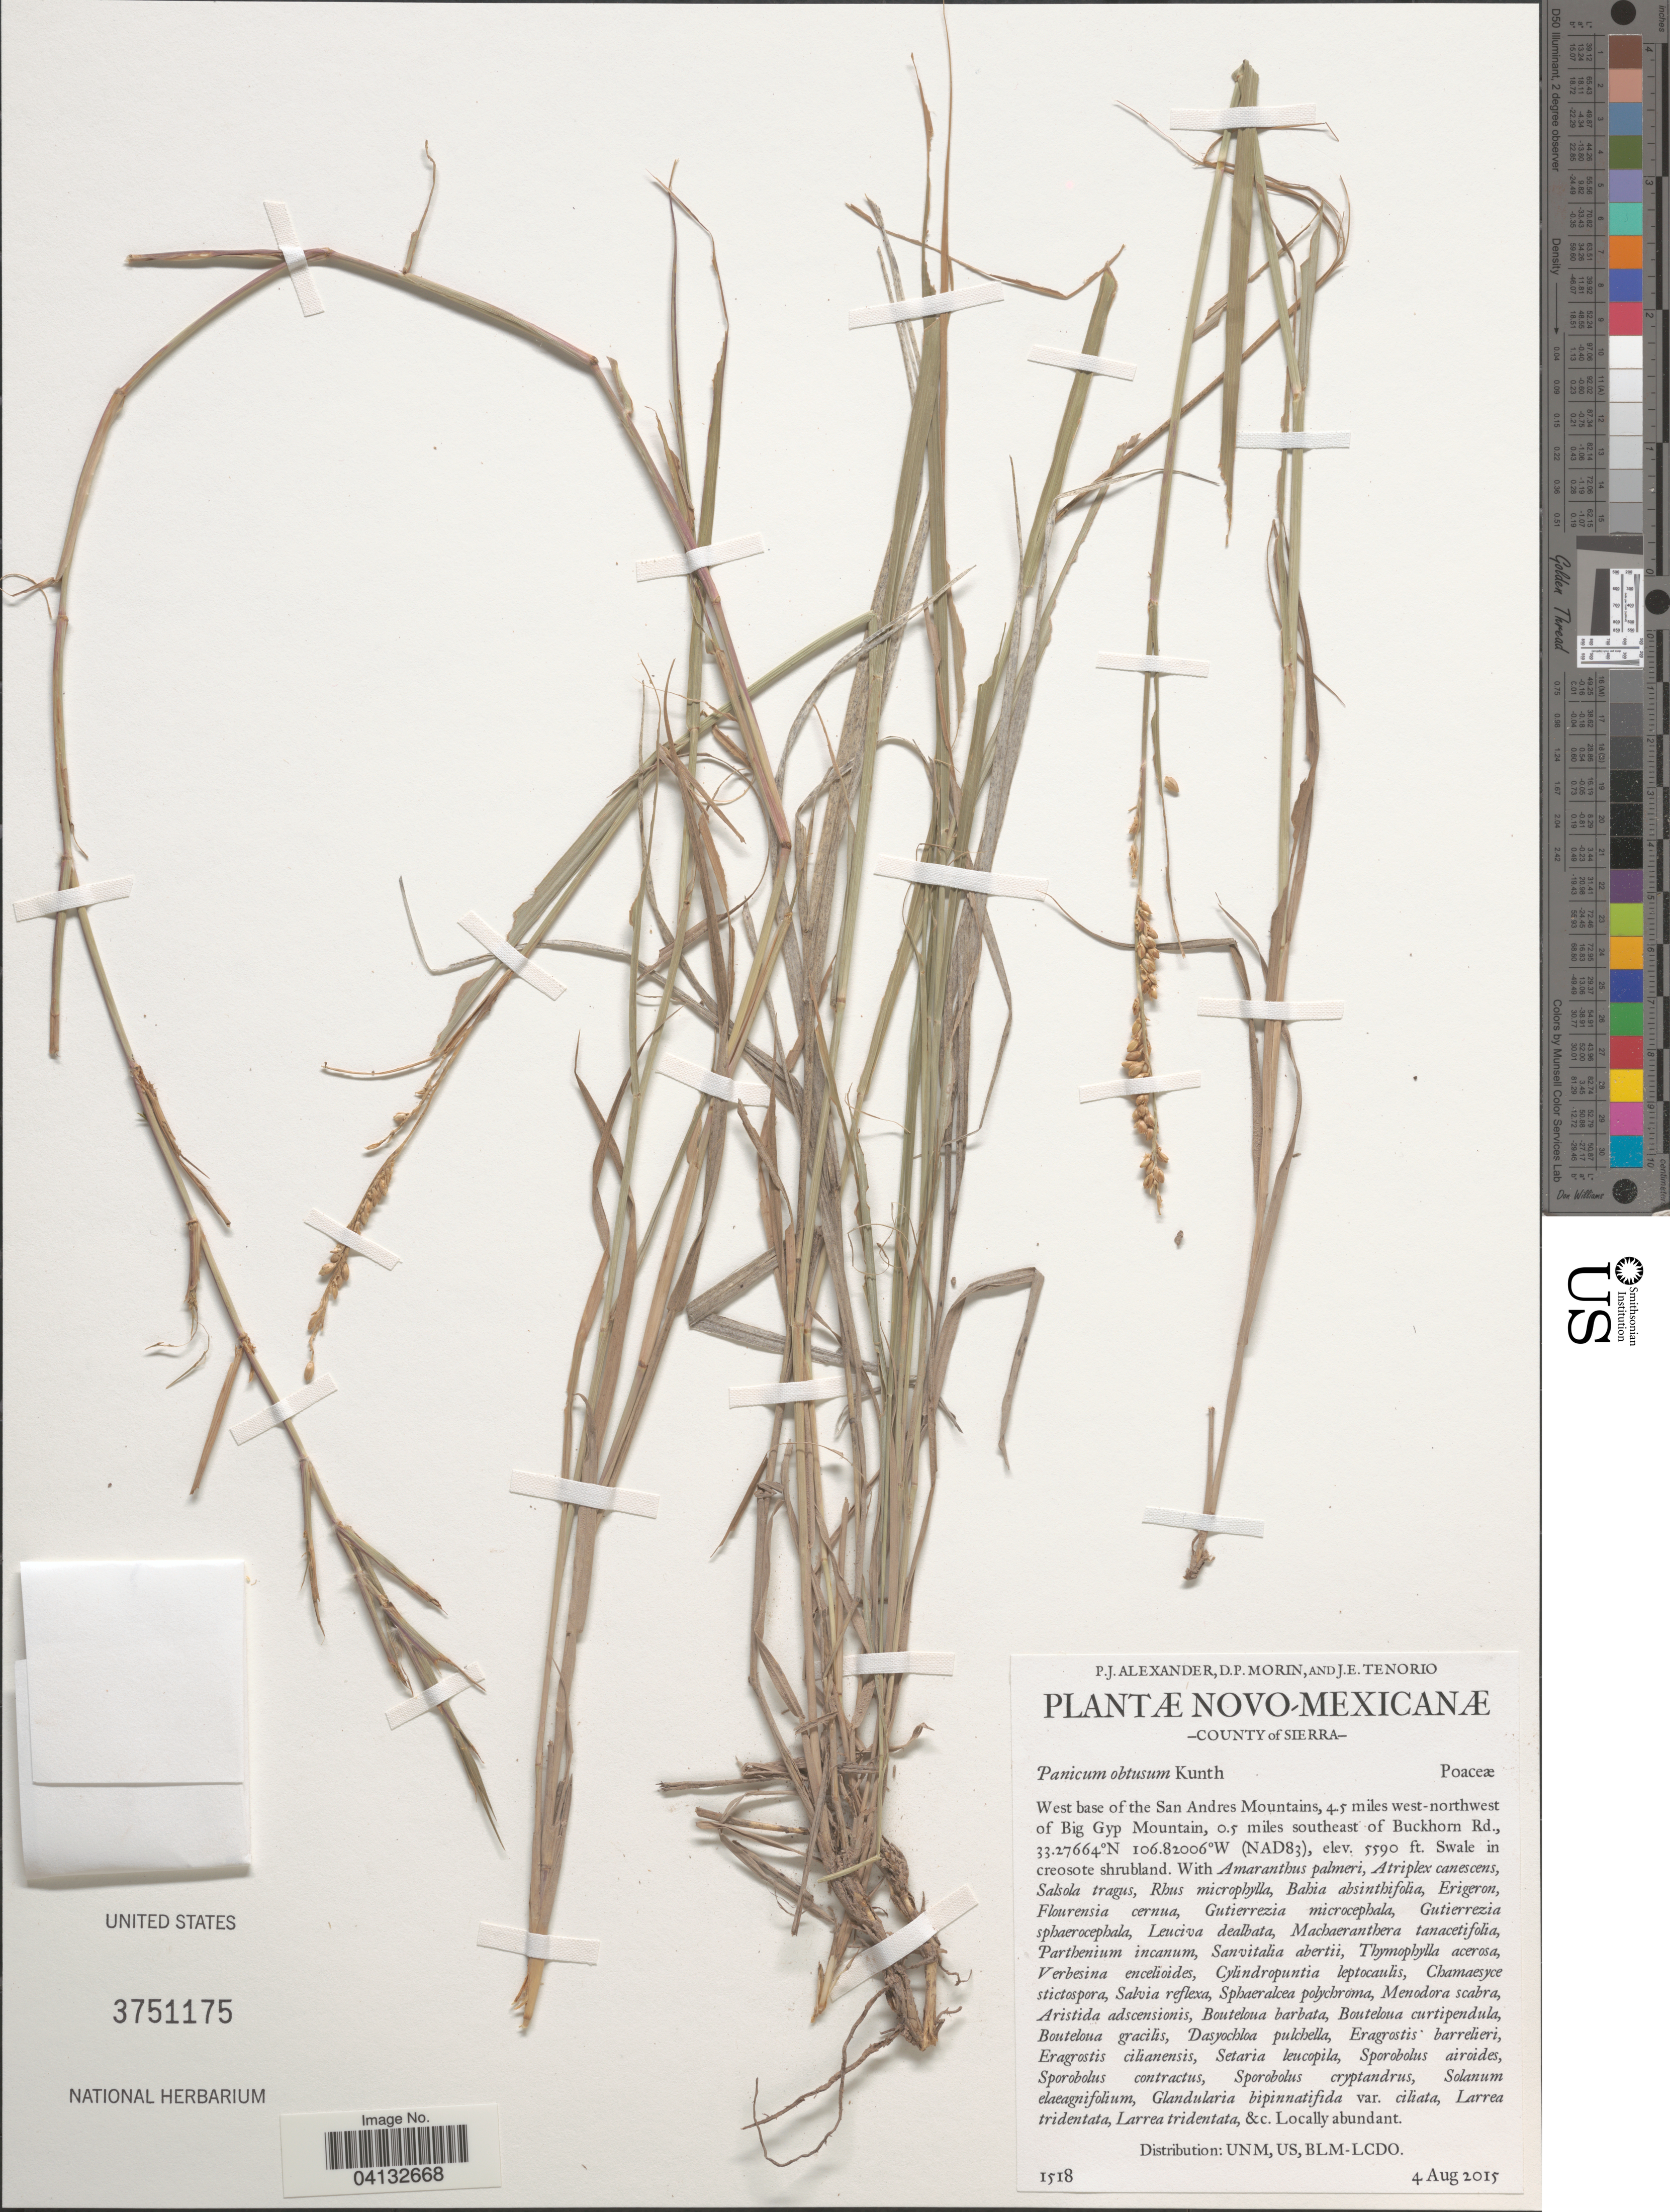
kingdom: Plantae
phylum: Tracheophyta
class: Liliopsida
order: Poales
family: Poaceae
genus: Panicum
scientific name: Panicum obtusum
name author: Kunth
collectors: P. Alexander, D. Morin & J. Tenorio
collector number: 1518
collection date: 2015-08-04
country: United States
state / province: New Mexico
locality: County of Sierra. West base of the San Andres Mountains, 4.5 miles west-northwest of Big Gyp Mountain, 0.5 miles southeast of Buckhorn Rd.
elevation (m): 1704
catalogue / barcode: US 3751175